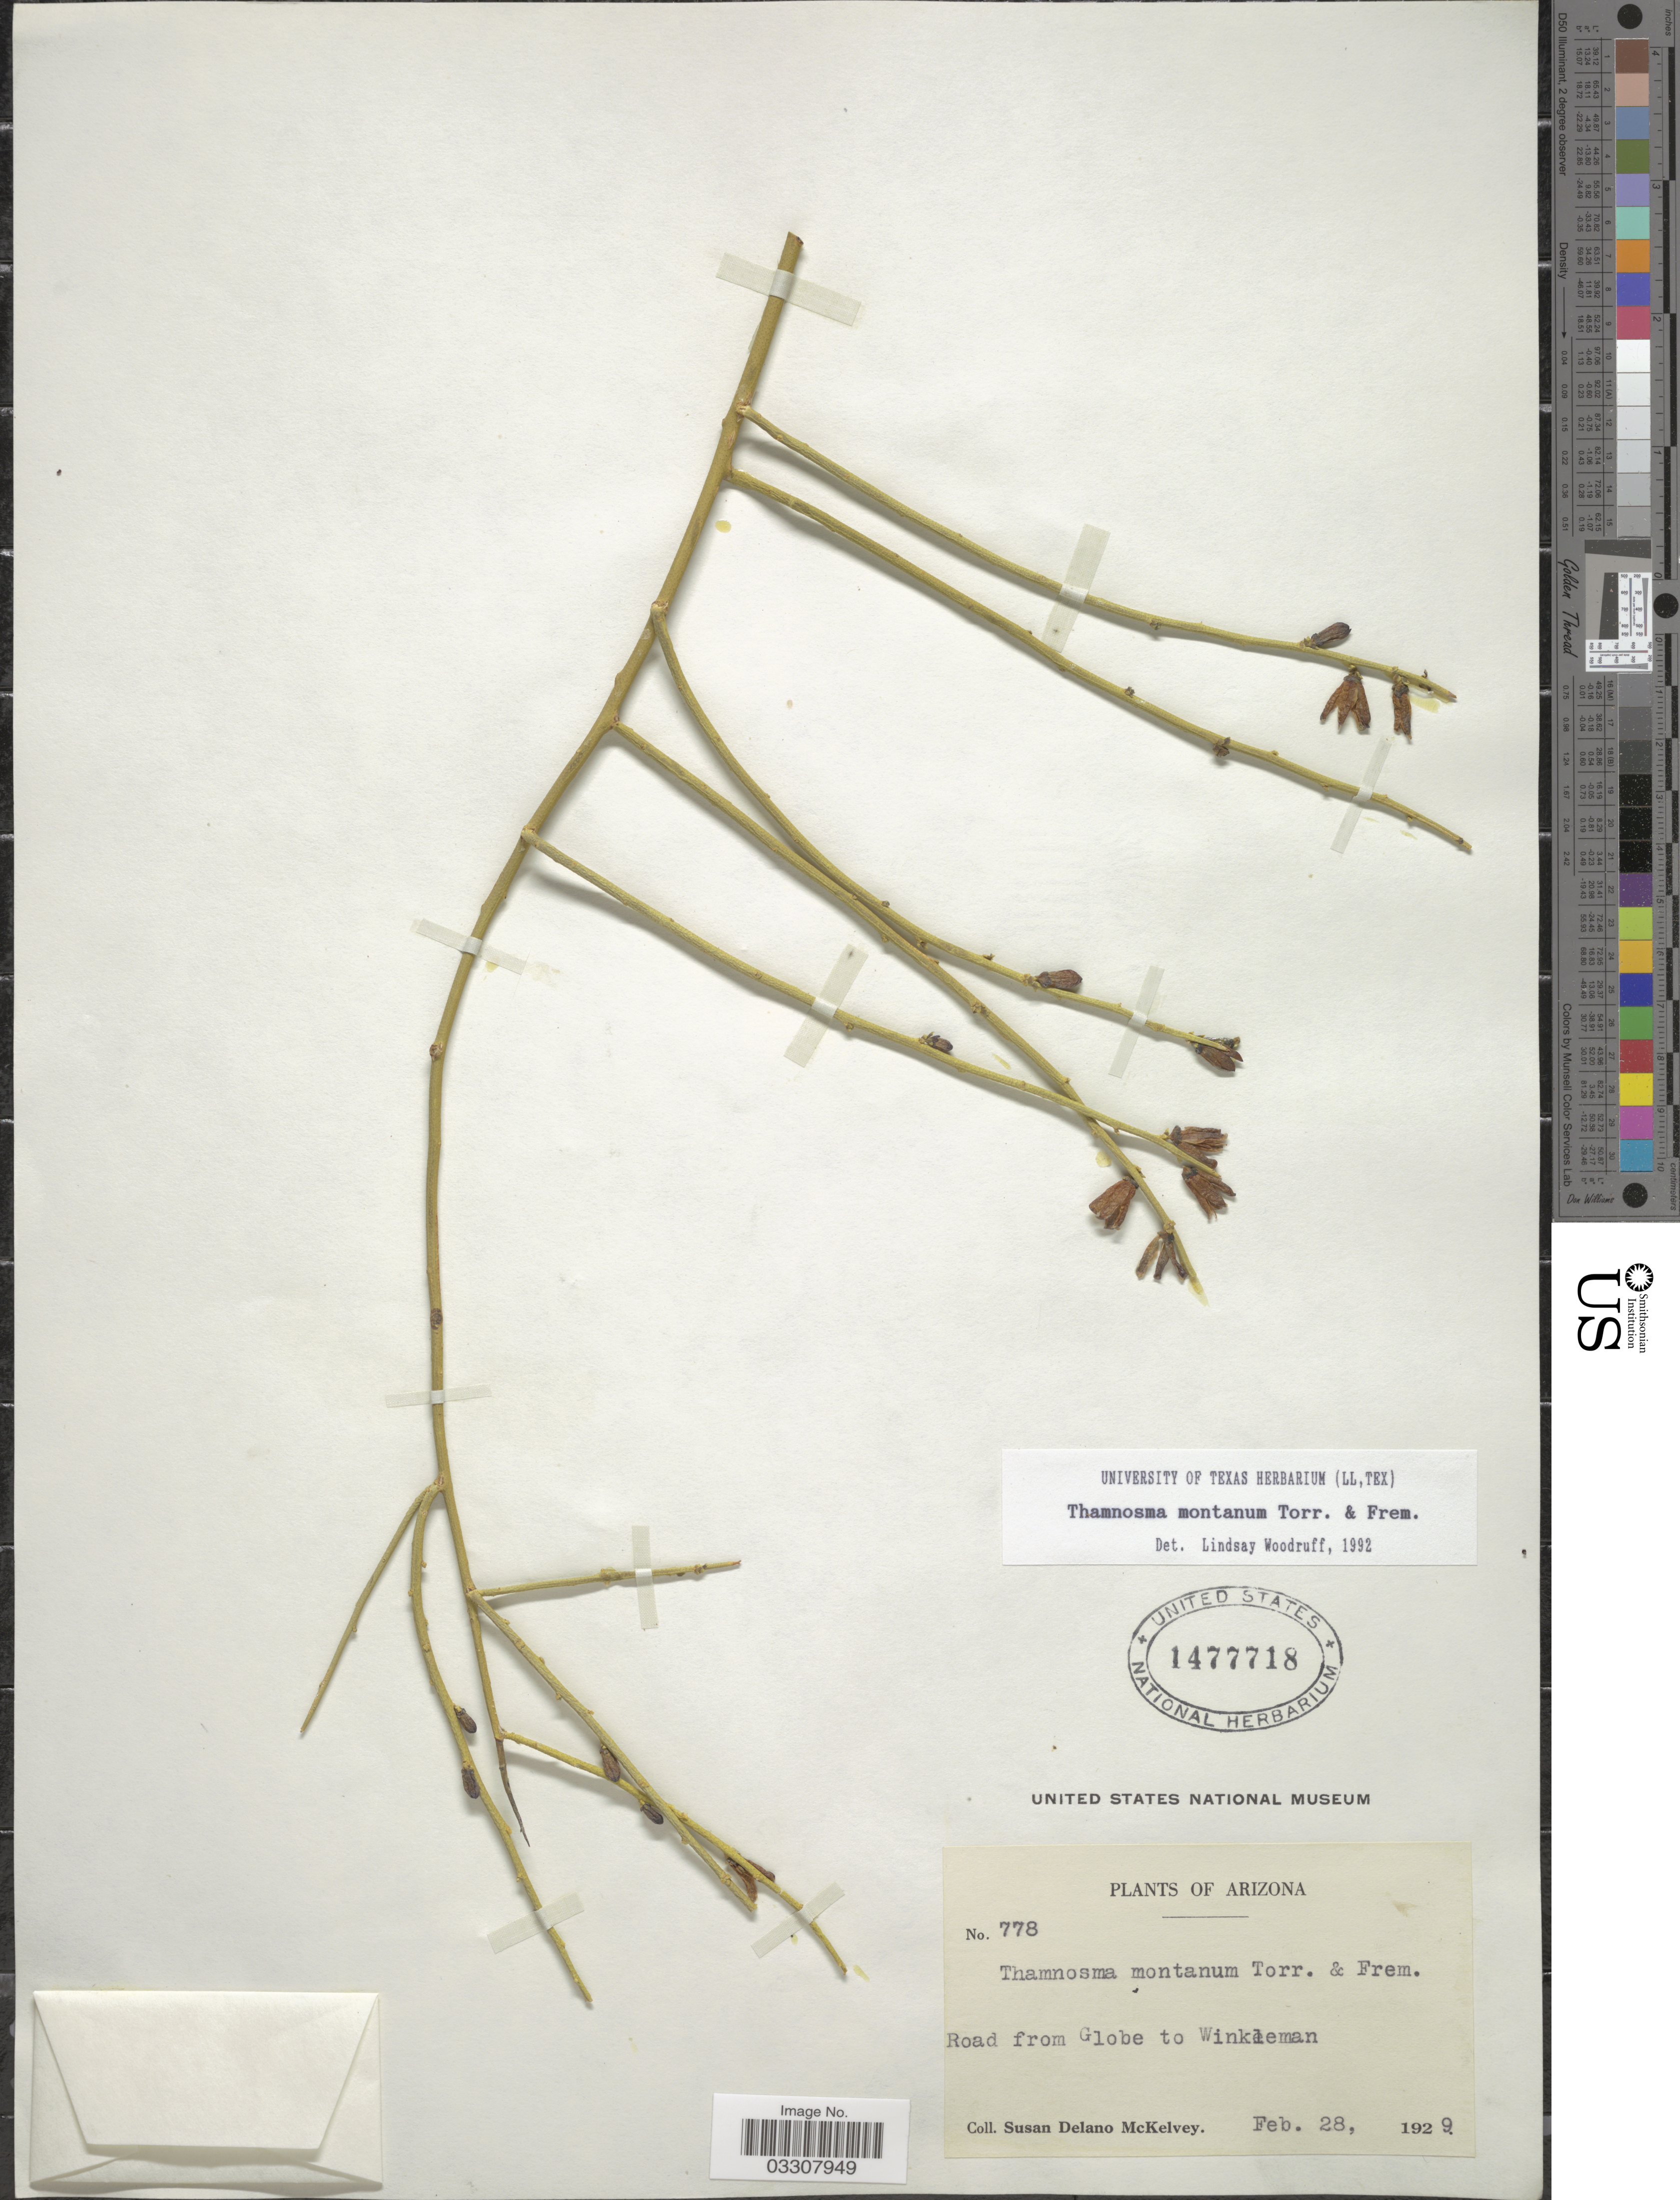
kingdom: Plantae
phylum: Tracheophyta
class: Magnoliopsida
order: Sapindales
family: Rutaceae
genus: Thamnosma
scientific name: Thamnosma montana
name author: Torr. & Frém.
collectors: S. A. McKelvey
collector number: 778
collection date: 1929-02-28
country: United States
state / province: Arizona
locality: Road from Globe to Winkleman.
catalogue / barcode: US 1477718